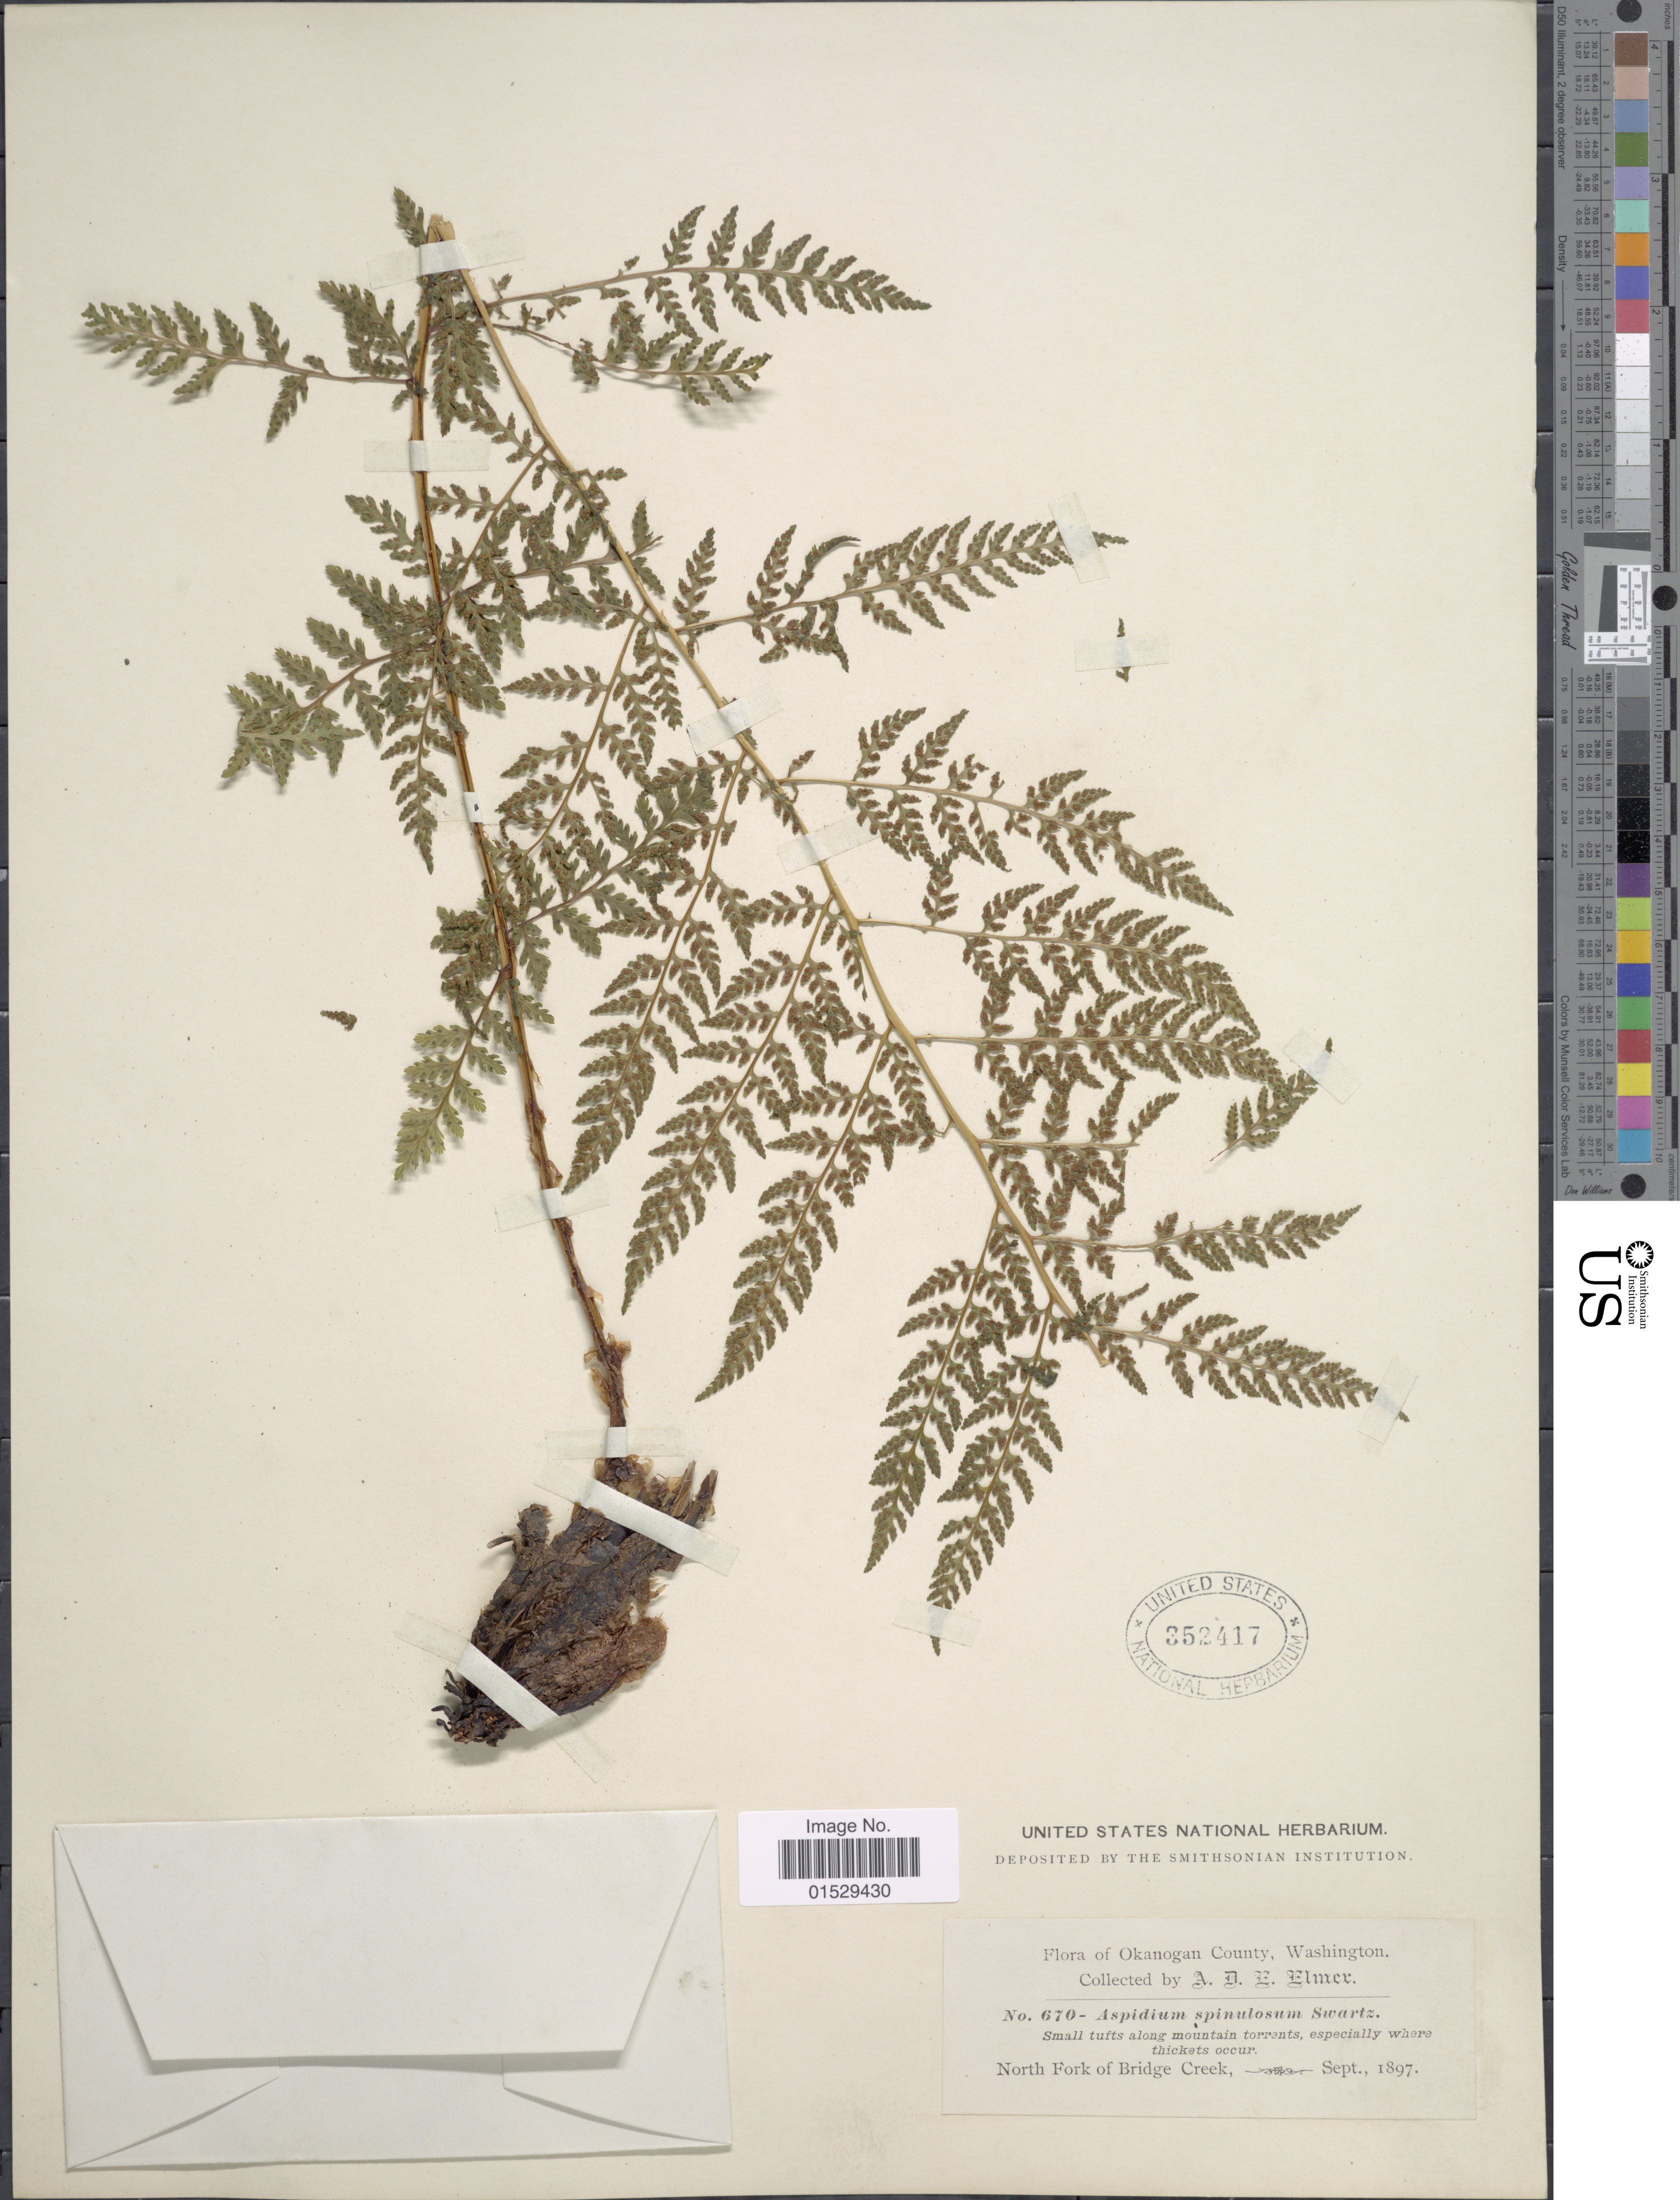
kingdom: Plantae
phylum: Tracheophyta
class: Polypodiopsida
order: Polypodiales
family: Athyriaceae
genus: Athyrium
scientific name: Athyrium distentifolilum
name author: Tausch ex Opiz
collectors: A. D. E. Elmer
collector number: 670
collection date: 1897-09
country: United States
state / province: Washington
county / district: Okanogan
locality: Okanogan County, North Fork of Bridge Creek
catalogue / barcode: US 352417